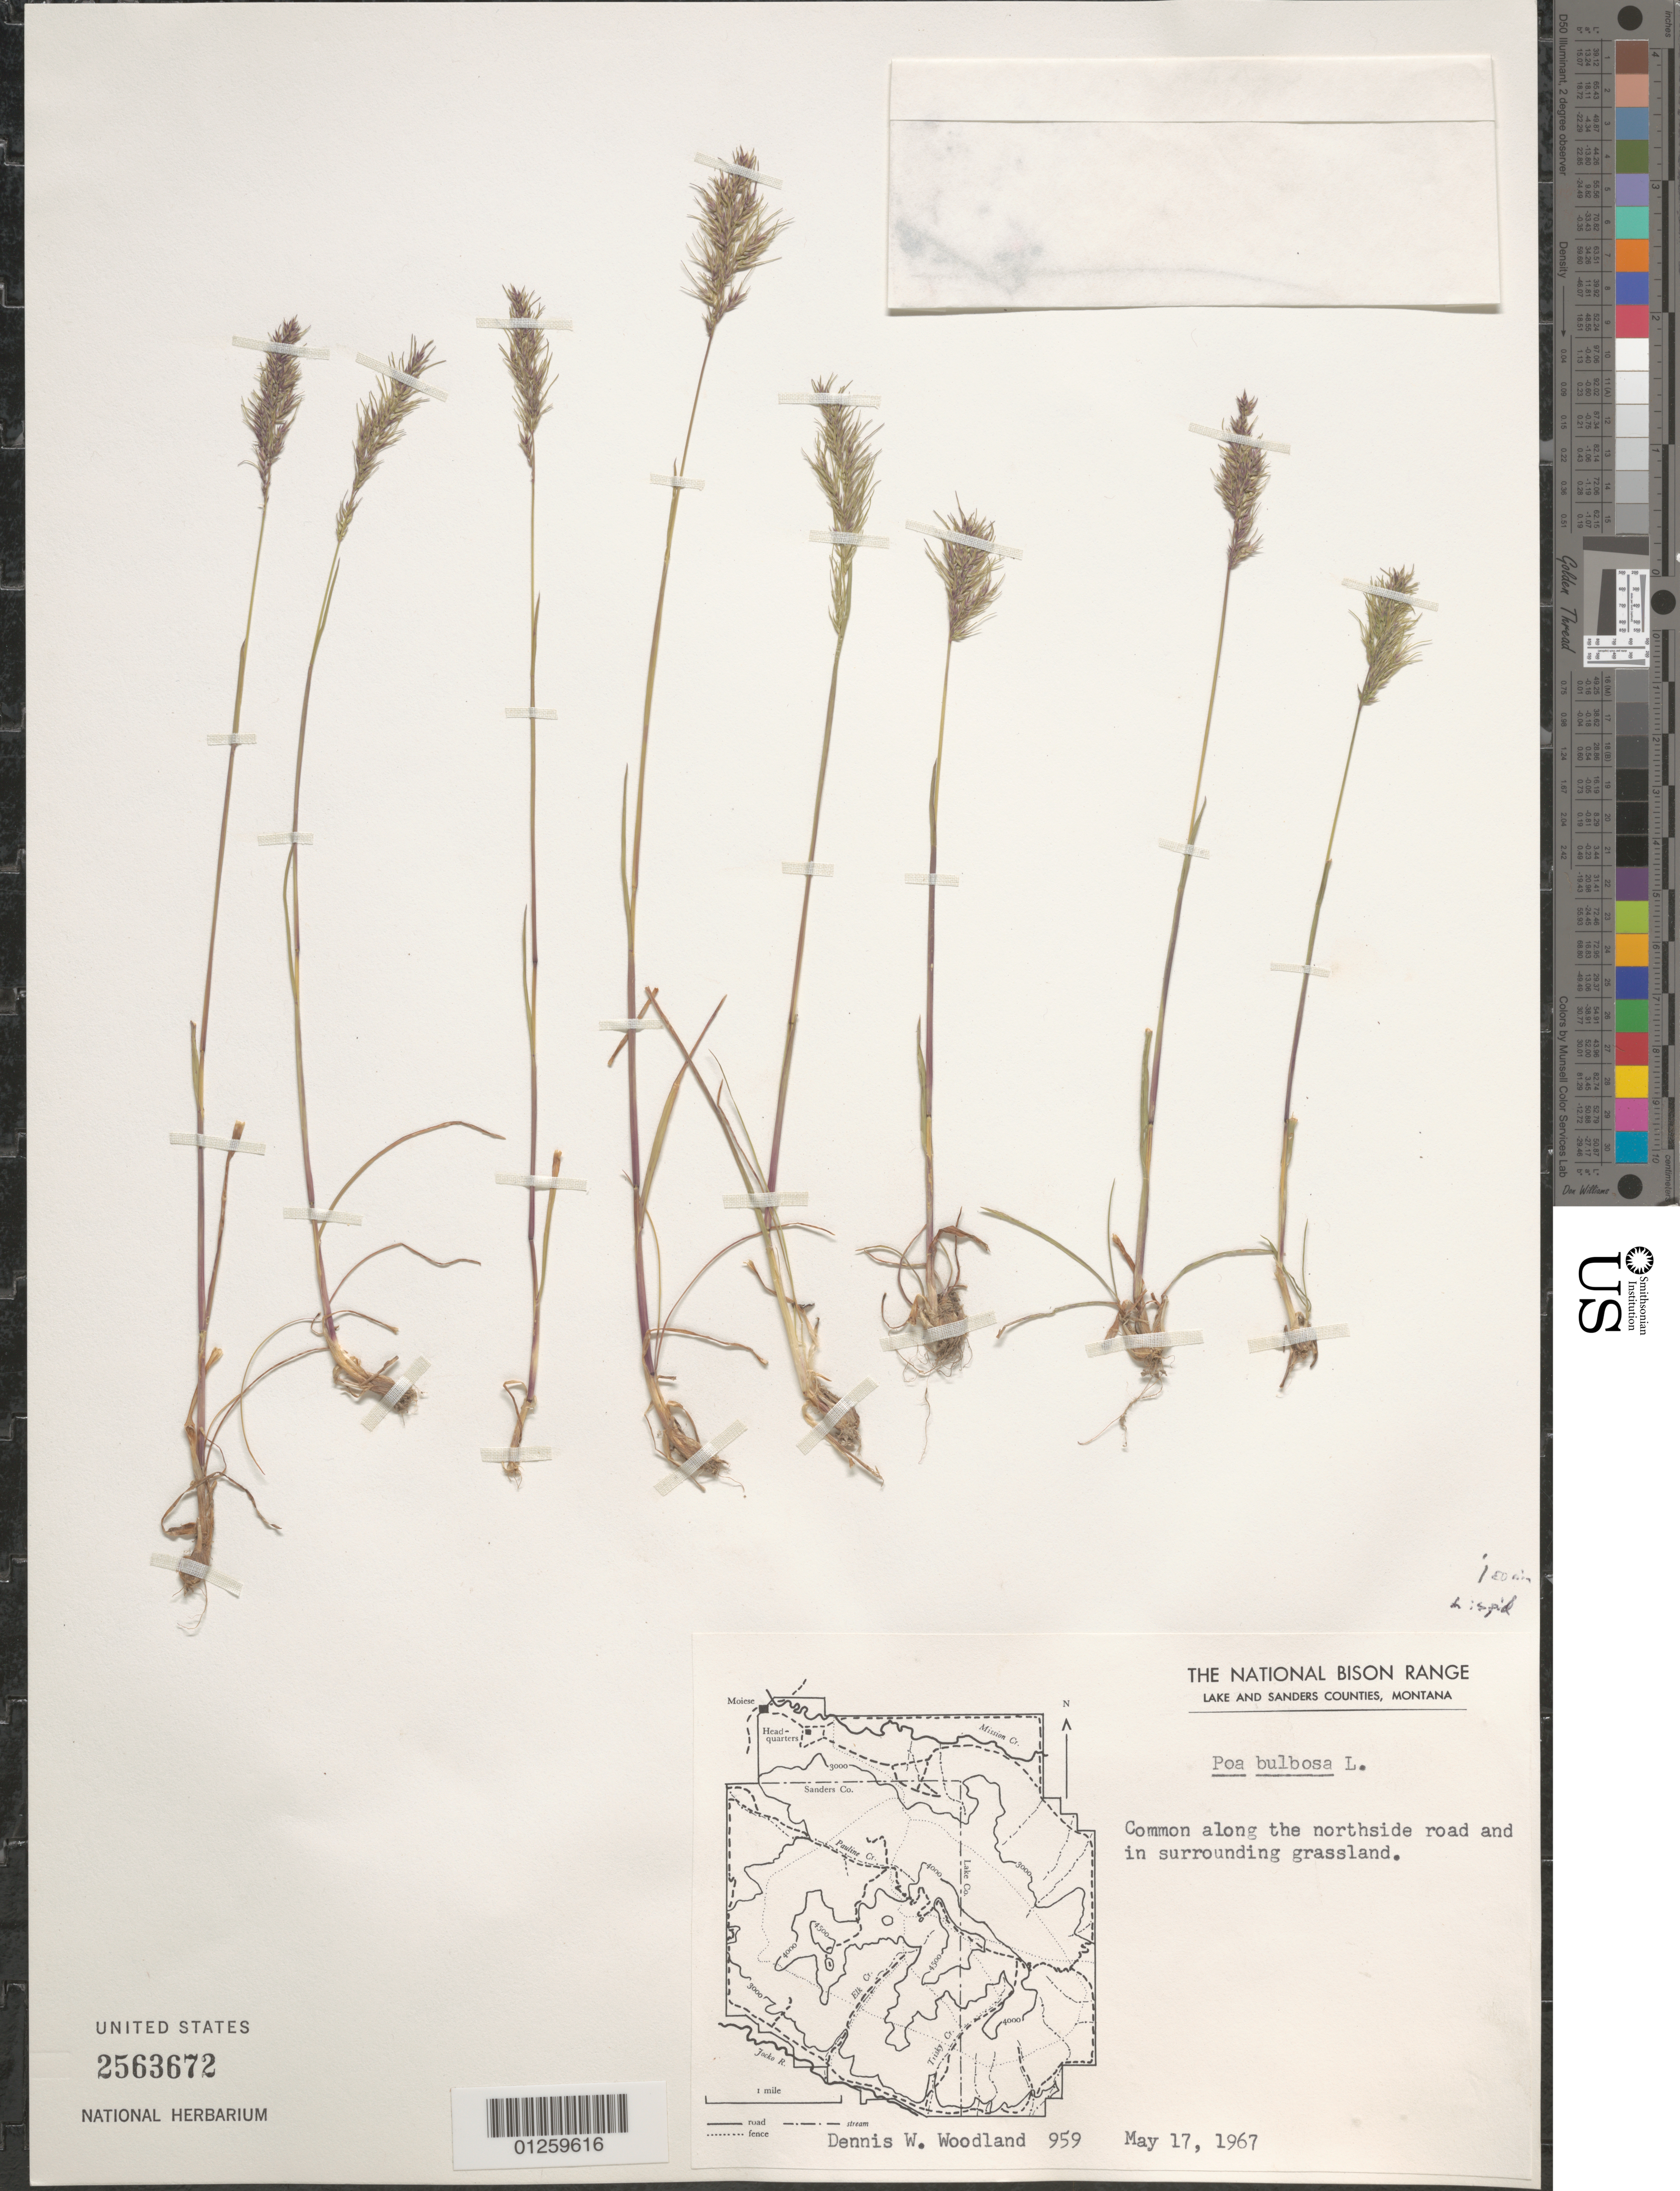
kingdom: Plantae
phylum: Tracheophyta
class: Liliopsida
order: Poales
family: Poaceae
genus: Poa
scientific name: Poa iconia var. iconia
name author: Azn.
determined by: Soreng, Robert J., Research Associate (BOT), Smithsonian Institution - National Museum of Natural History (UNITED STATES)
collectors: D. Woodland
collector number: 959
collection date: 1967-05-17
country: United States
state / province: Montana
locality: Common along the northside road and in surrounding grassland.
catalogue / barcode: US 2563672